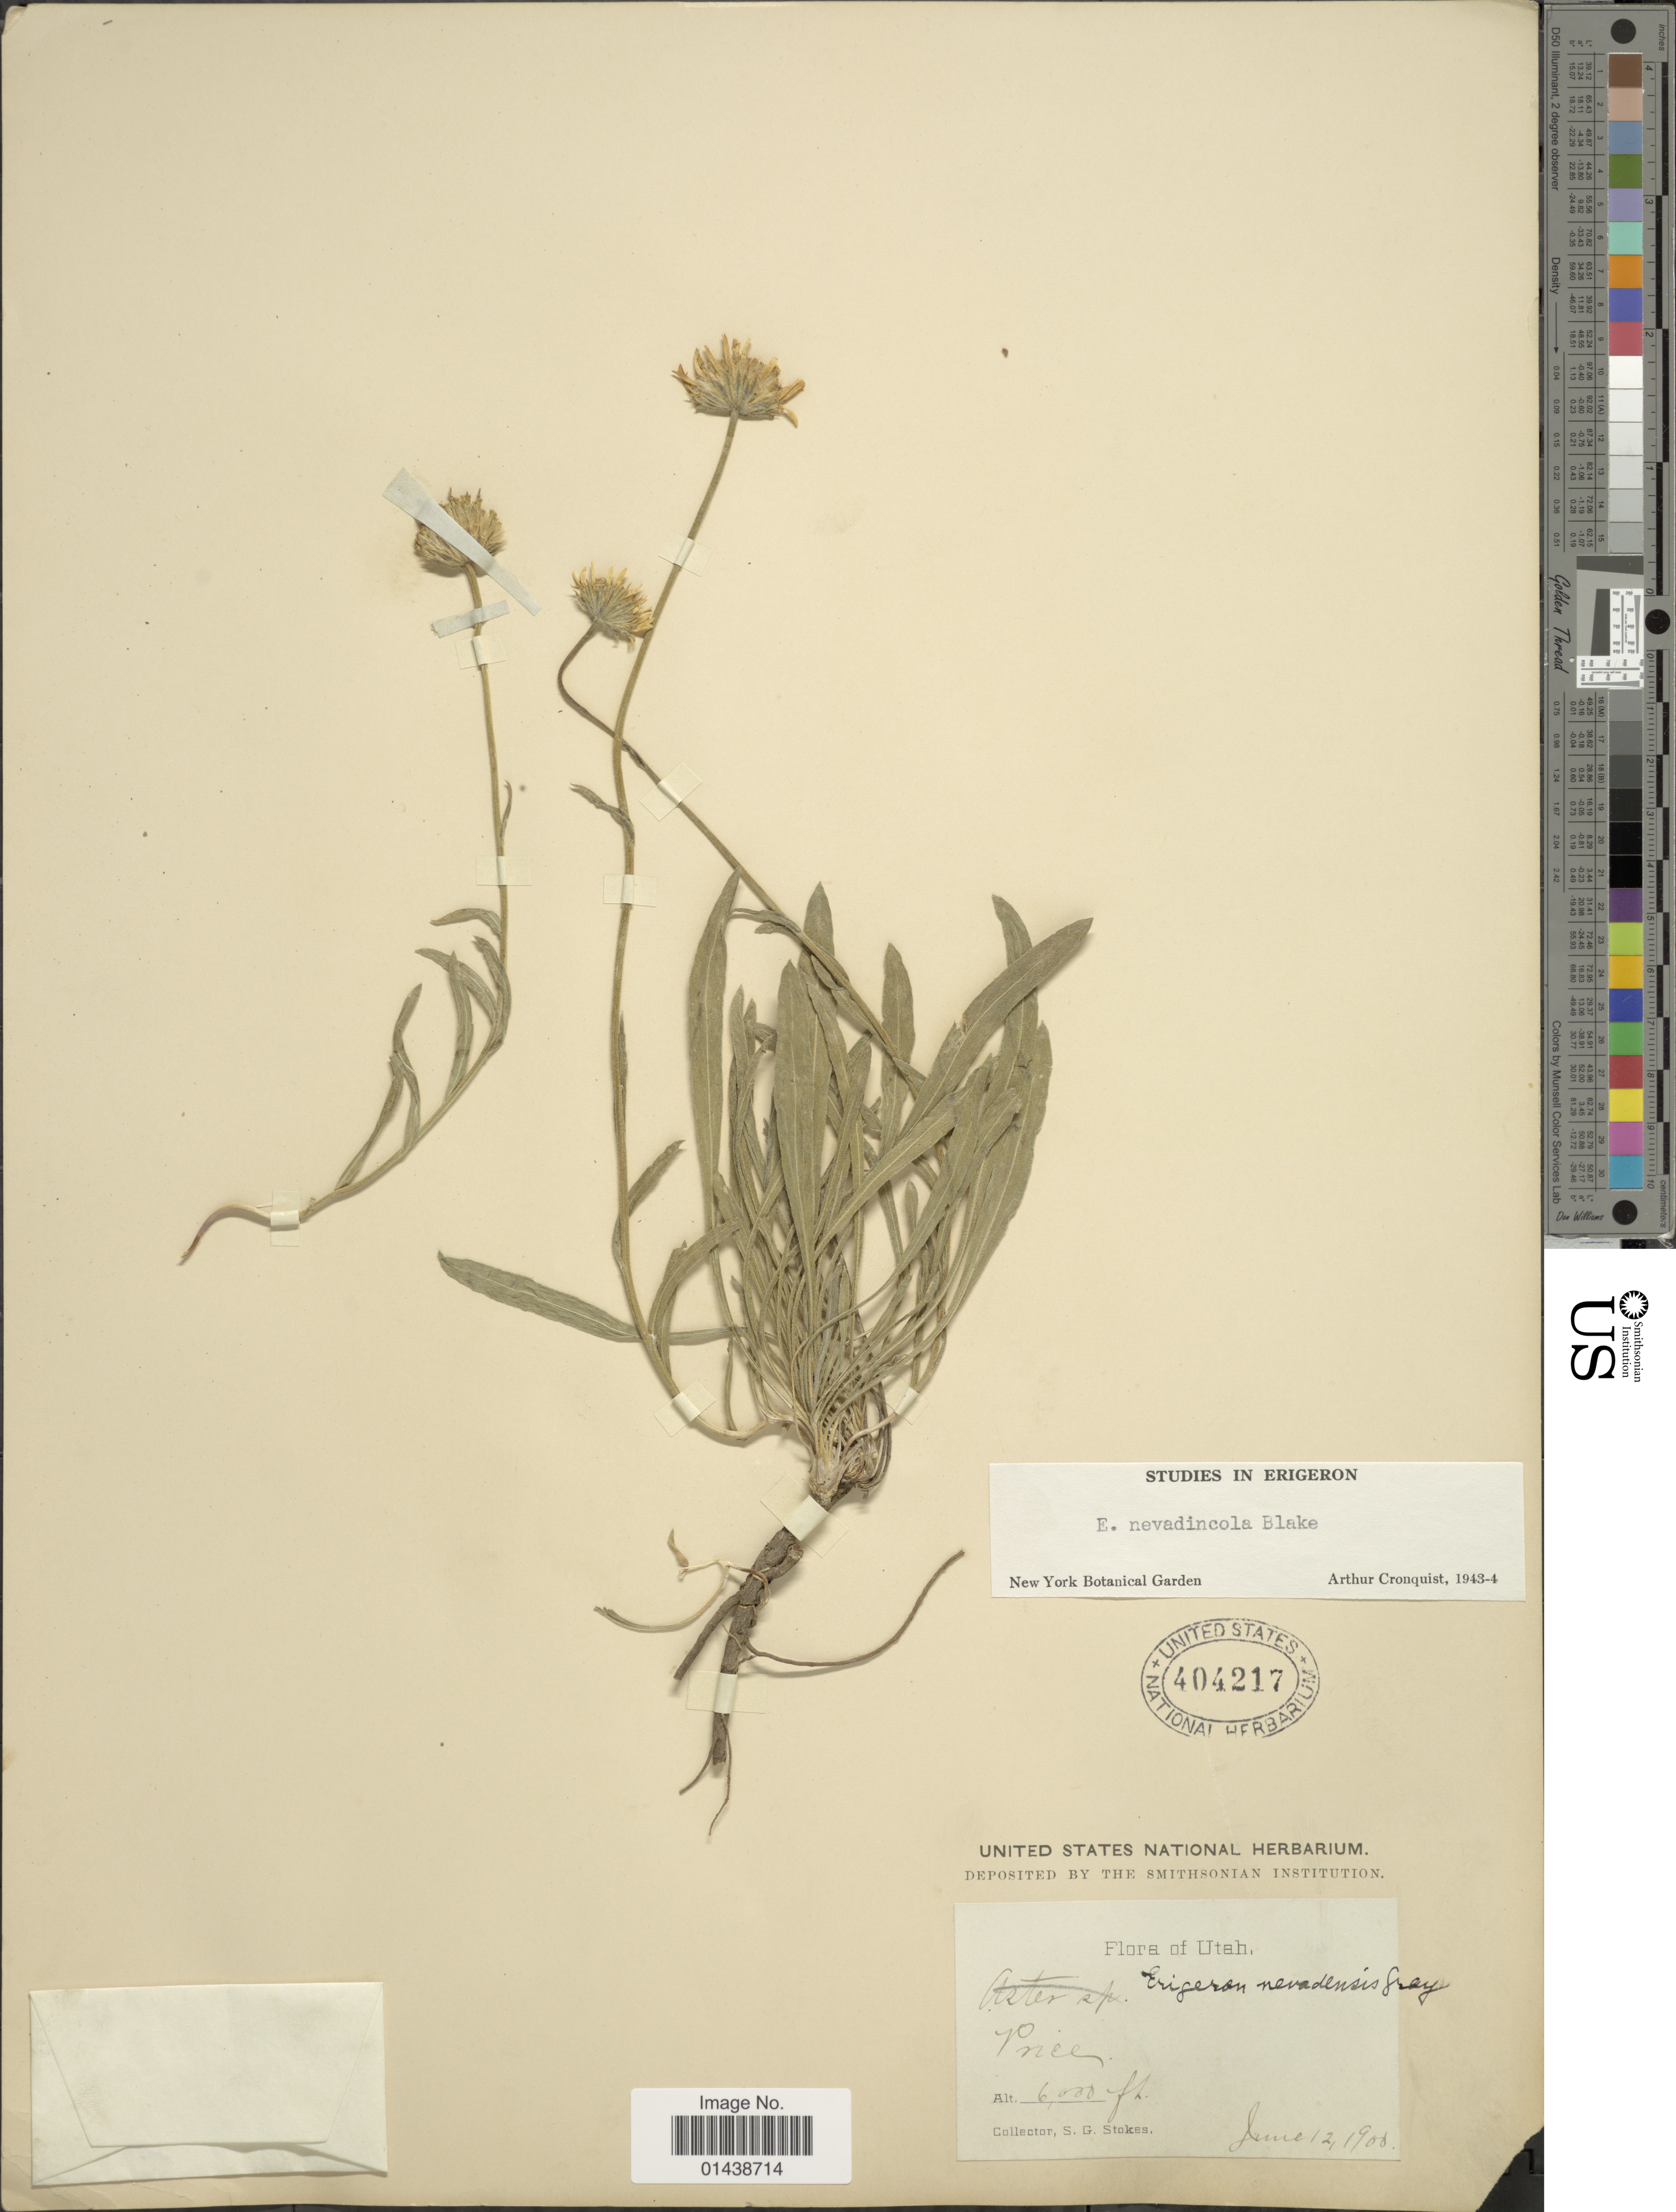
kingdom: Plantae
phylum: Tracheophyta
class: Magnoliopsida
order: Asterales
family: Asteraceae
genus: Erigeron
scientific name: Erigeron nevadincola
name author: S.F. Blake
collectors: S. G. Stokes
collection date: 1900-06-12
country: United States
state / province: Utah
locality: Price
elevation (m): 1829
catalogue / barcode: US 404217